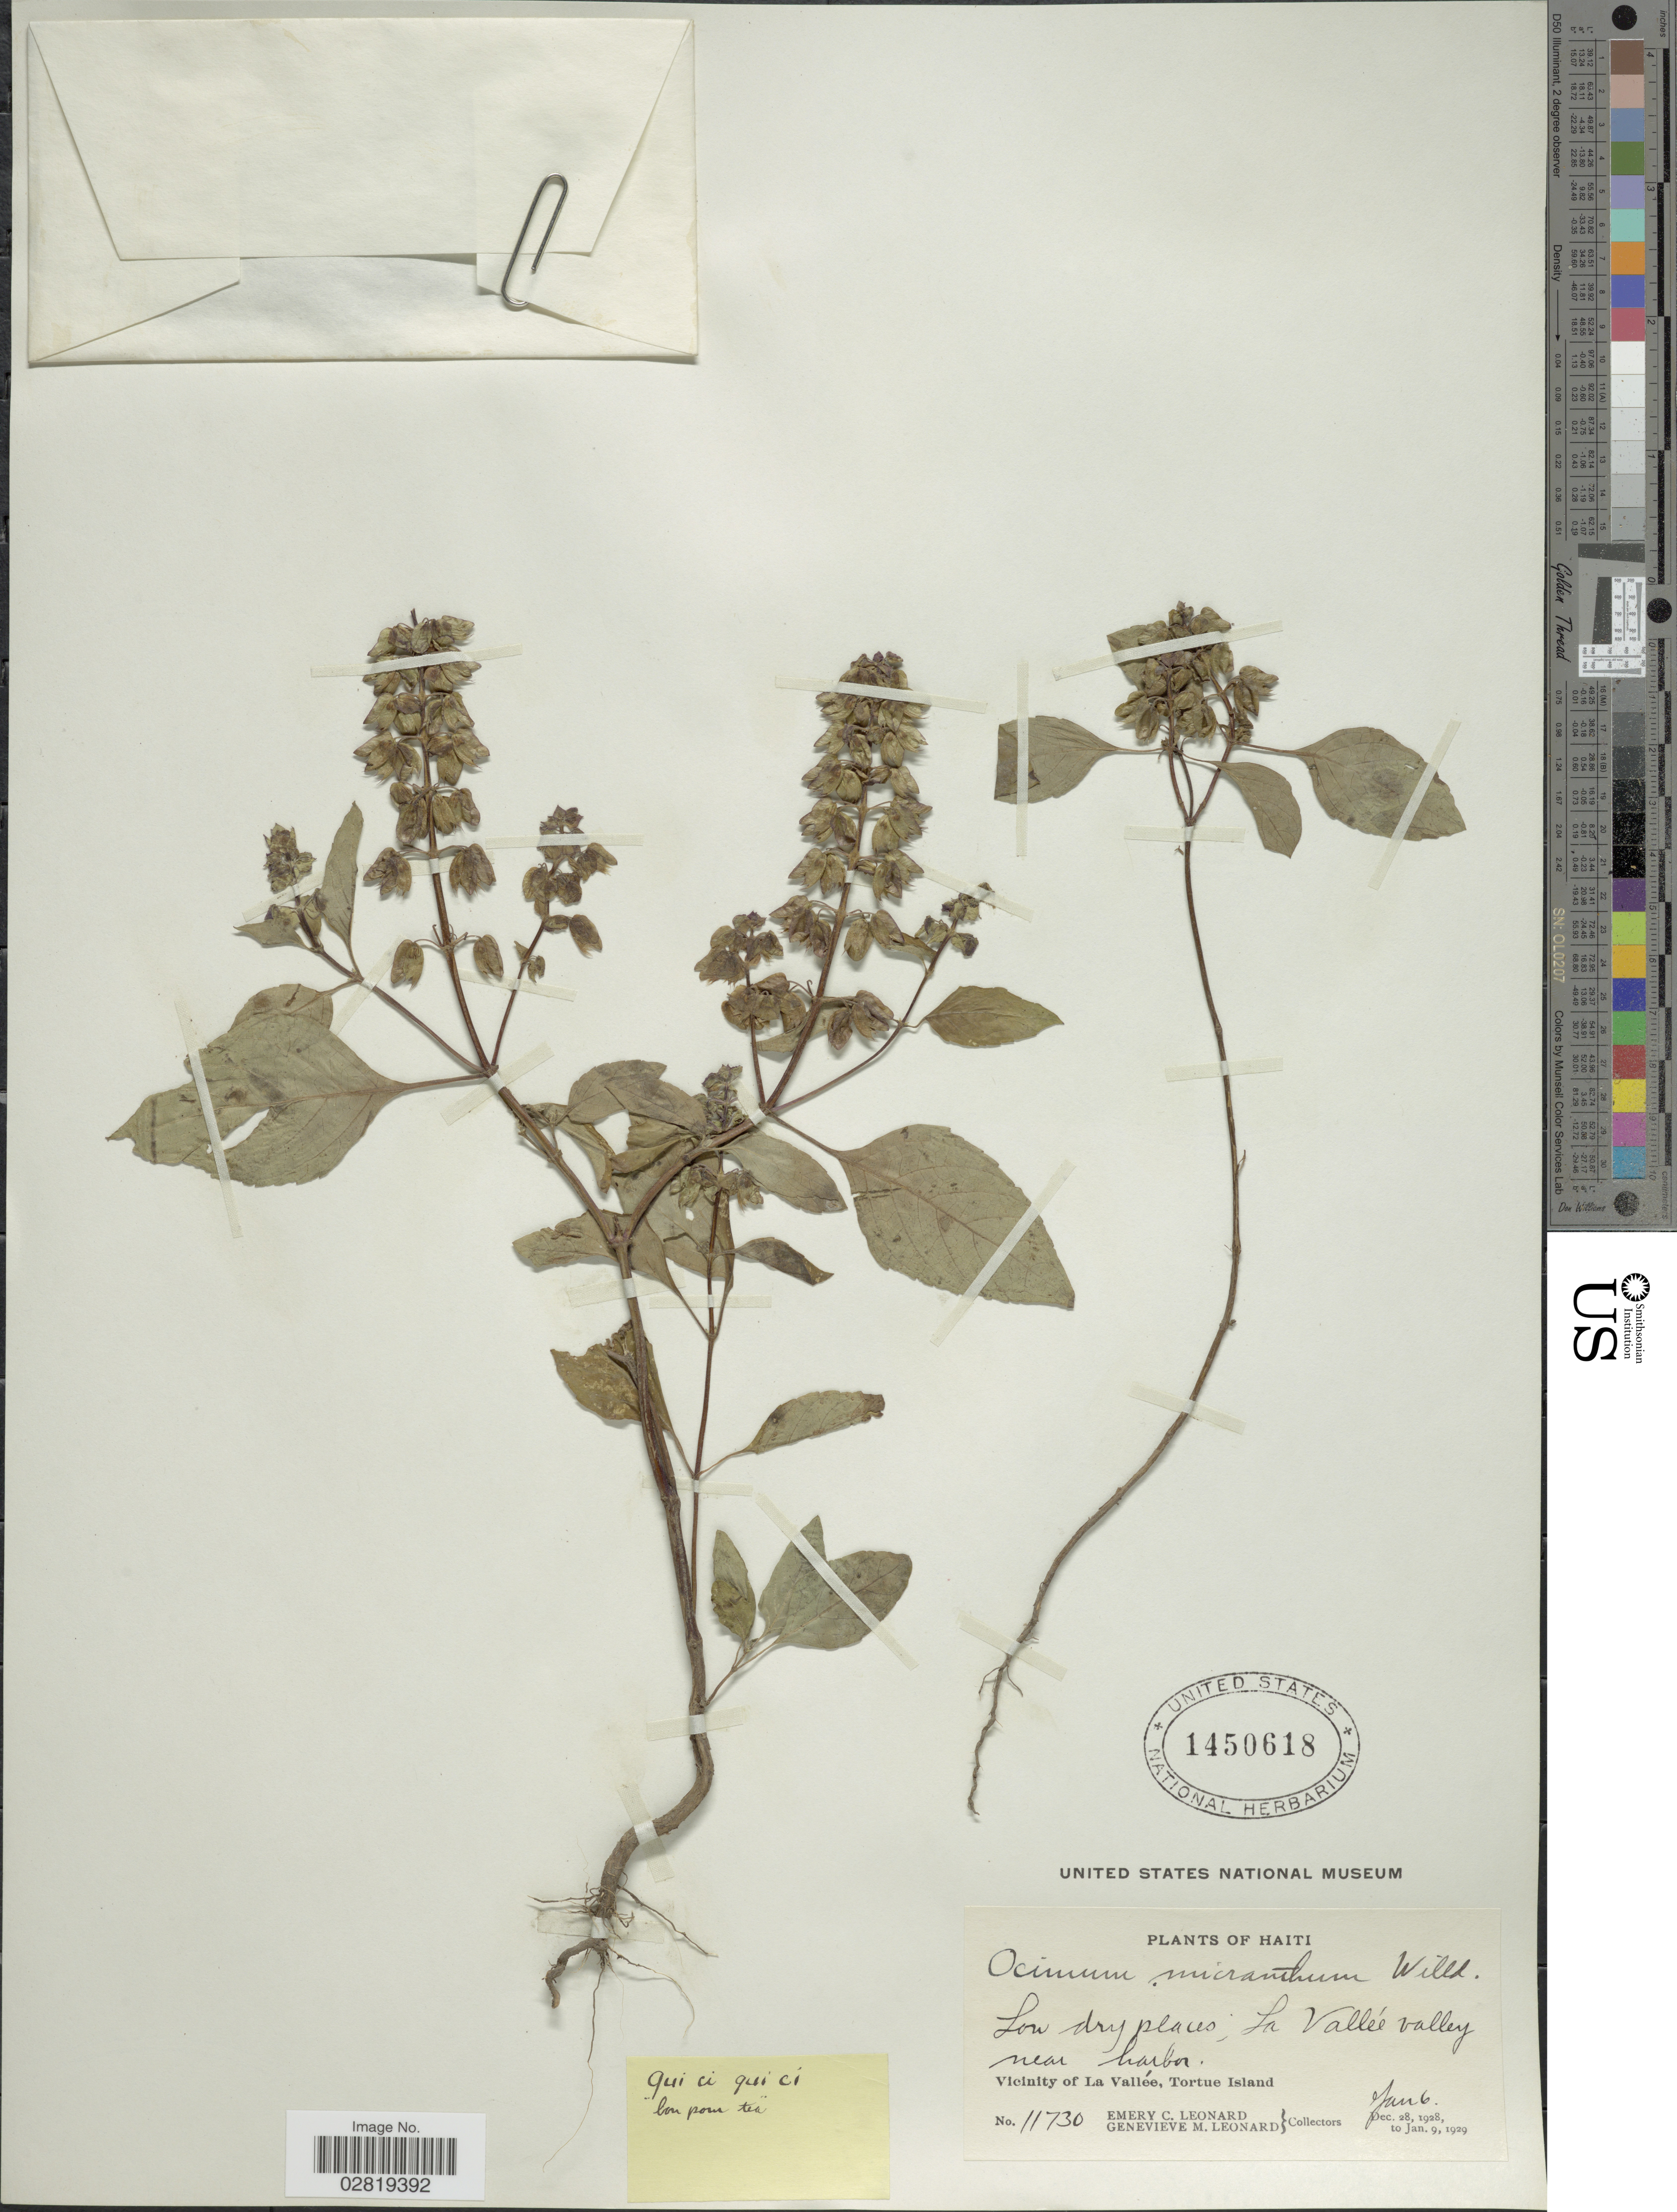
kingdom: Plantae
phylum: Tracheophyta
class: Magnoliopsida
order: Lamiales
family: Lamiaceae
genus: Ocimum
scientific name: Ocimum micranthum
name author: Willd.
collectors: E. C. Leonard & G. M. Leonard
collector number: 11730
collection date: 1928-01-06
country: Haiti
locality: La Vallée valley near harbor, Vicinity of La Vallée, Tortue Island.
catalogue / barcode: US 1450618